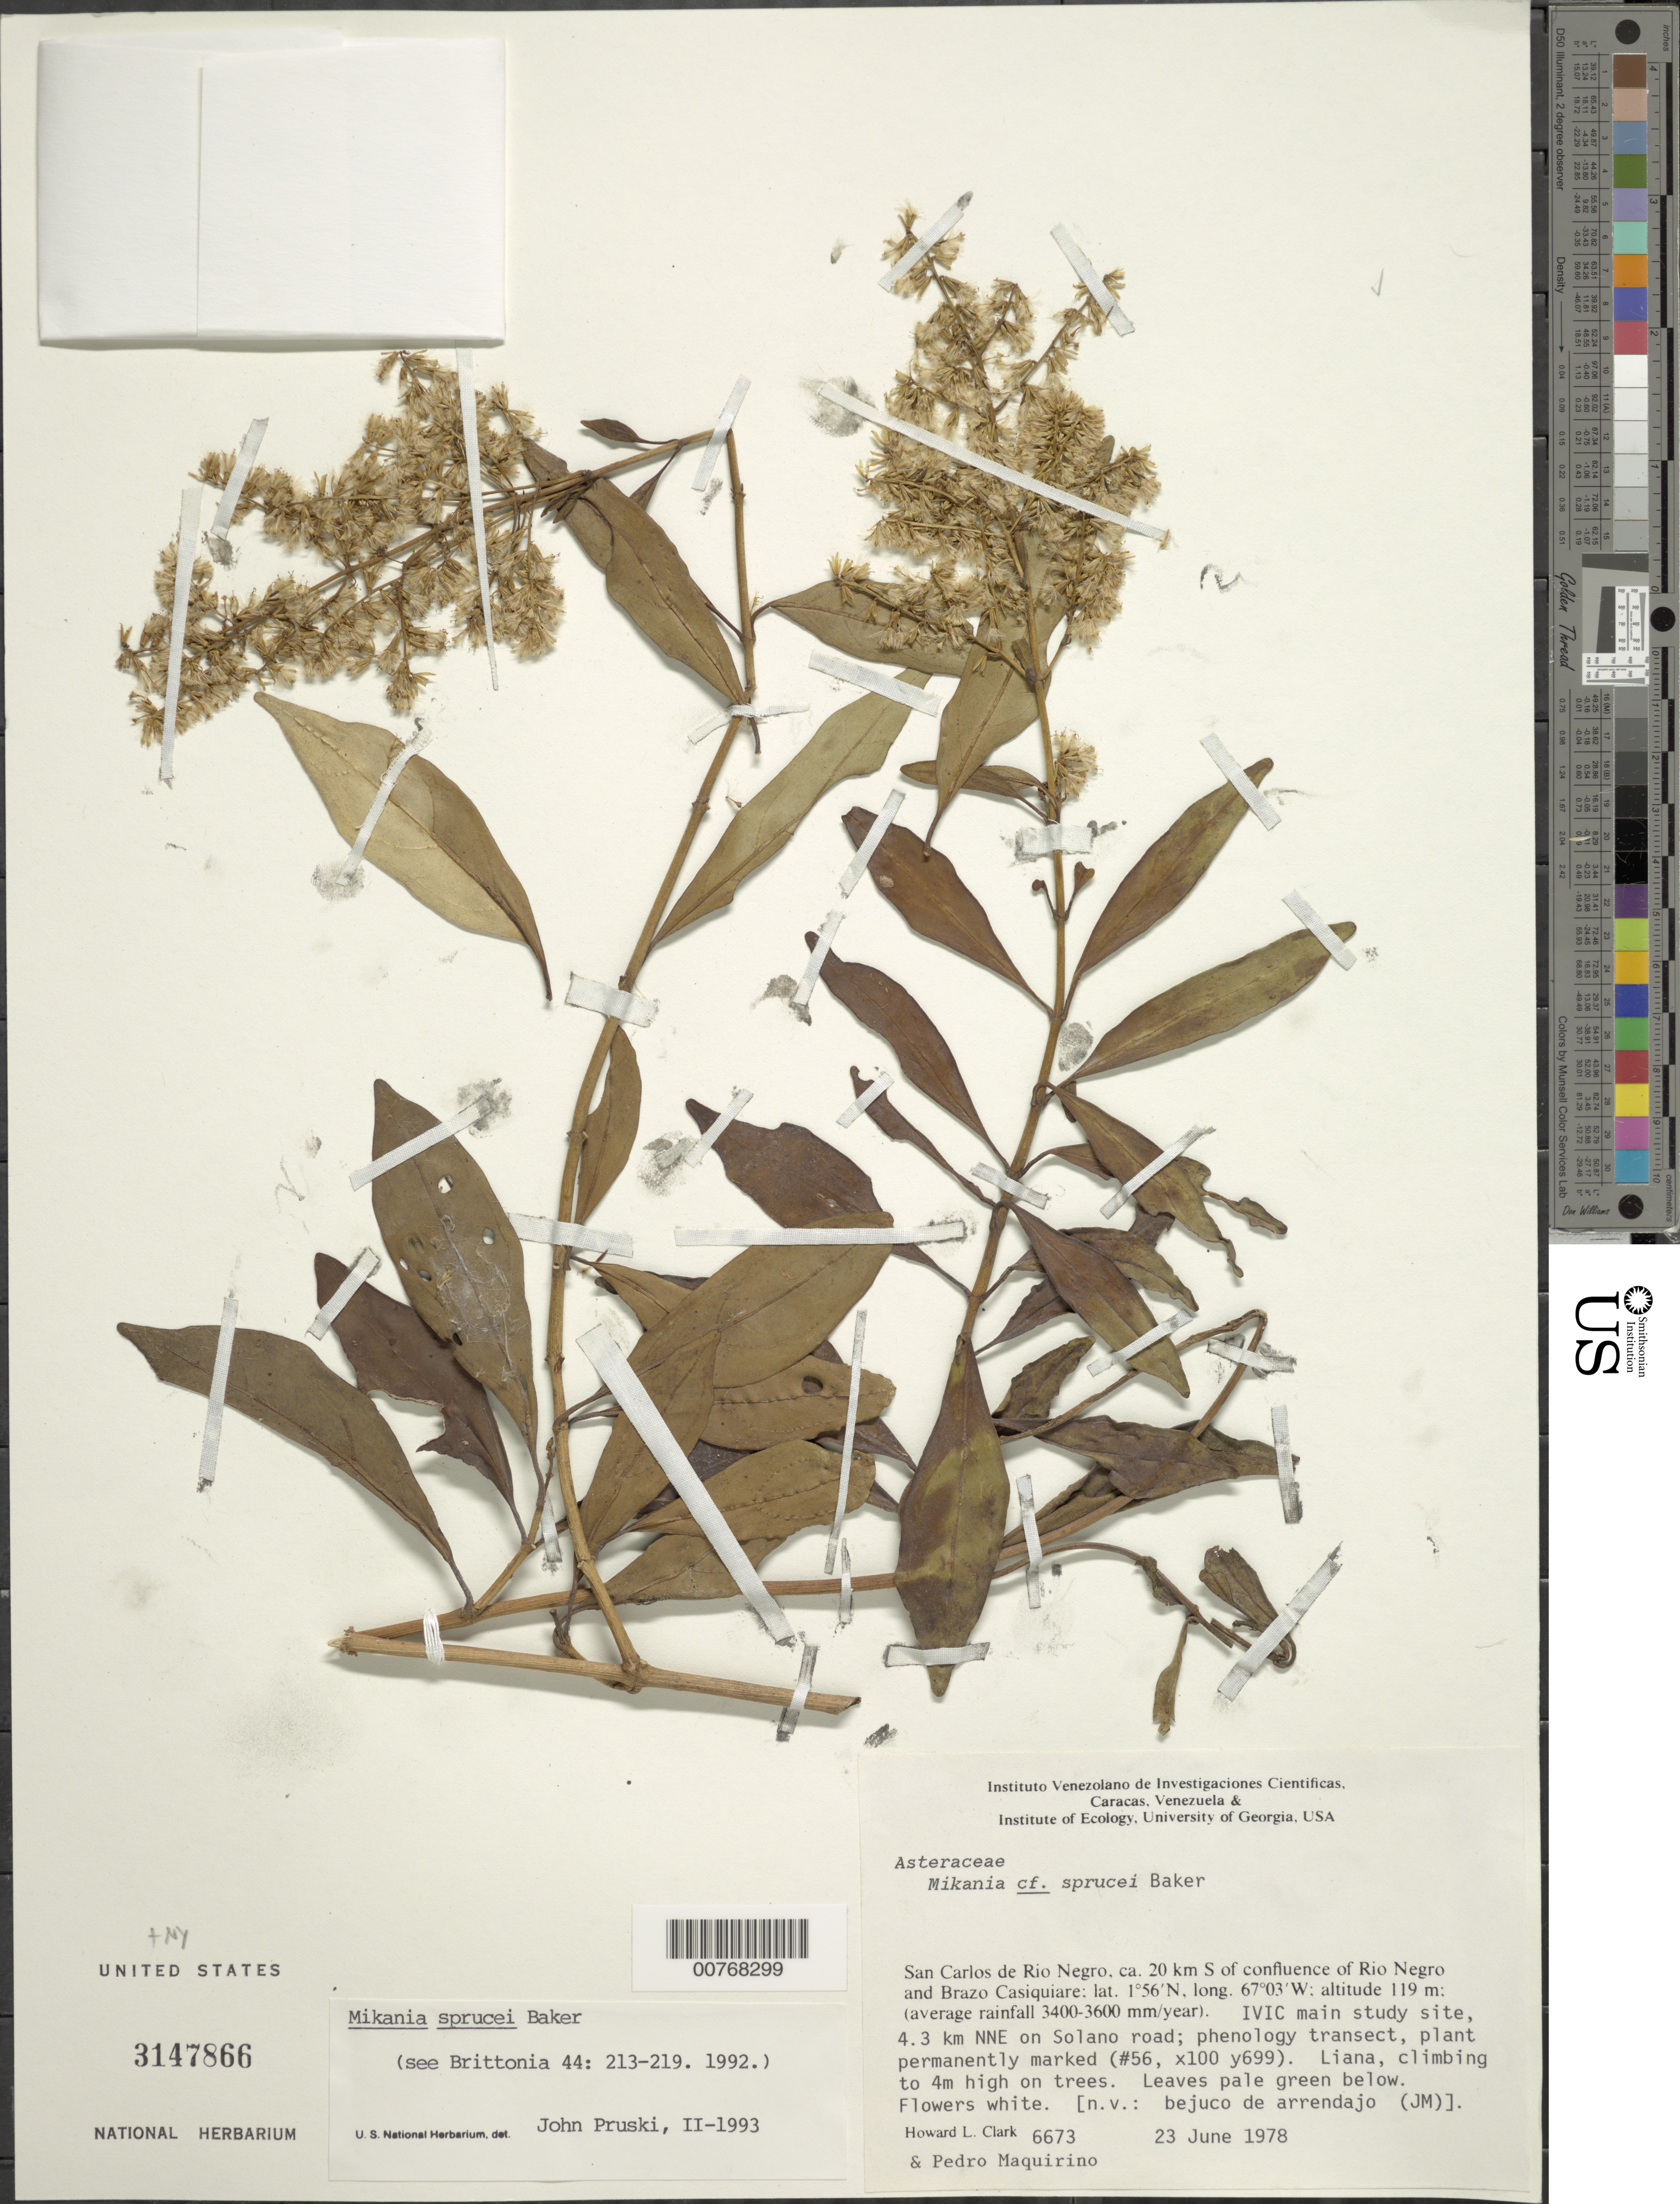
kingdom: Plantae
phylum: Tracheophyta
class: Magnoliopsida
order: Asterales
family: Asteraceae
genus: Mikania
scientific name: Mikania sprucei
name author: Baker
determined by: Pruski, J. F.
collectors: H. L. Clark & P. Maquirino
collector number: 6673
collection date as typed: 23-Jun-78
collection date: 1978-06-23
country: Venezuela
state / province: Amazonas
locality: San Carlos de Río Negro, ca. 20 km S of confluence of Río Negro and Brazo Casiquiare, IVIC main stdy site, 4.3km NNE on Solano rd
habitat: Climbing on trees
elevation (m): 119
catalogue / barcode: US 3147866